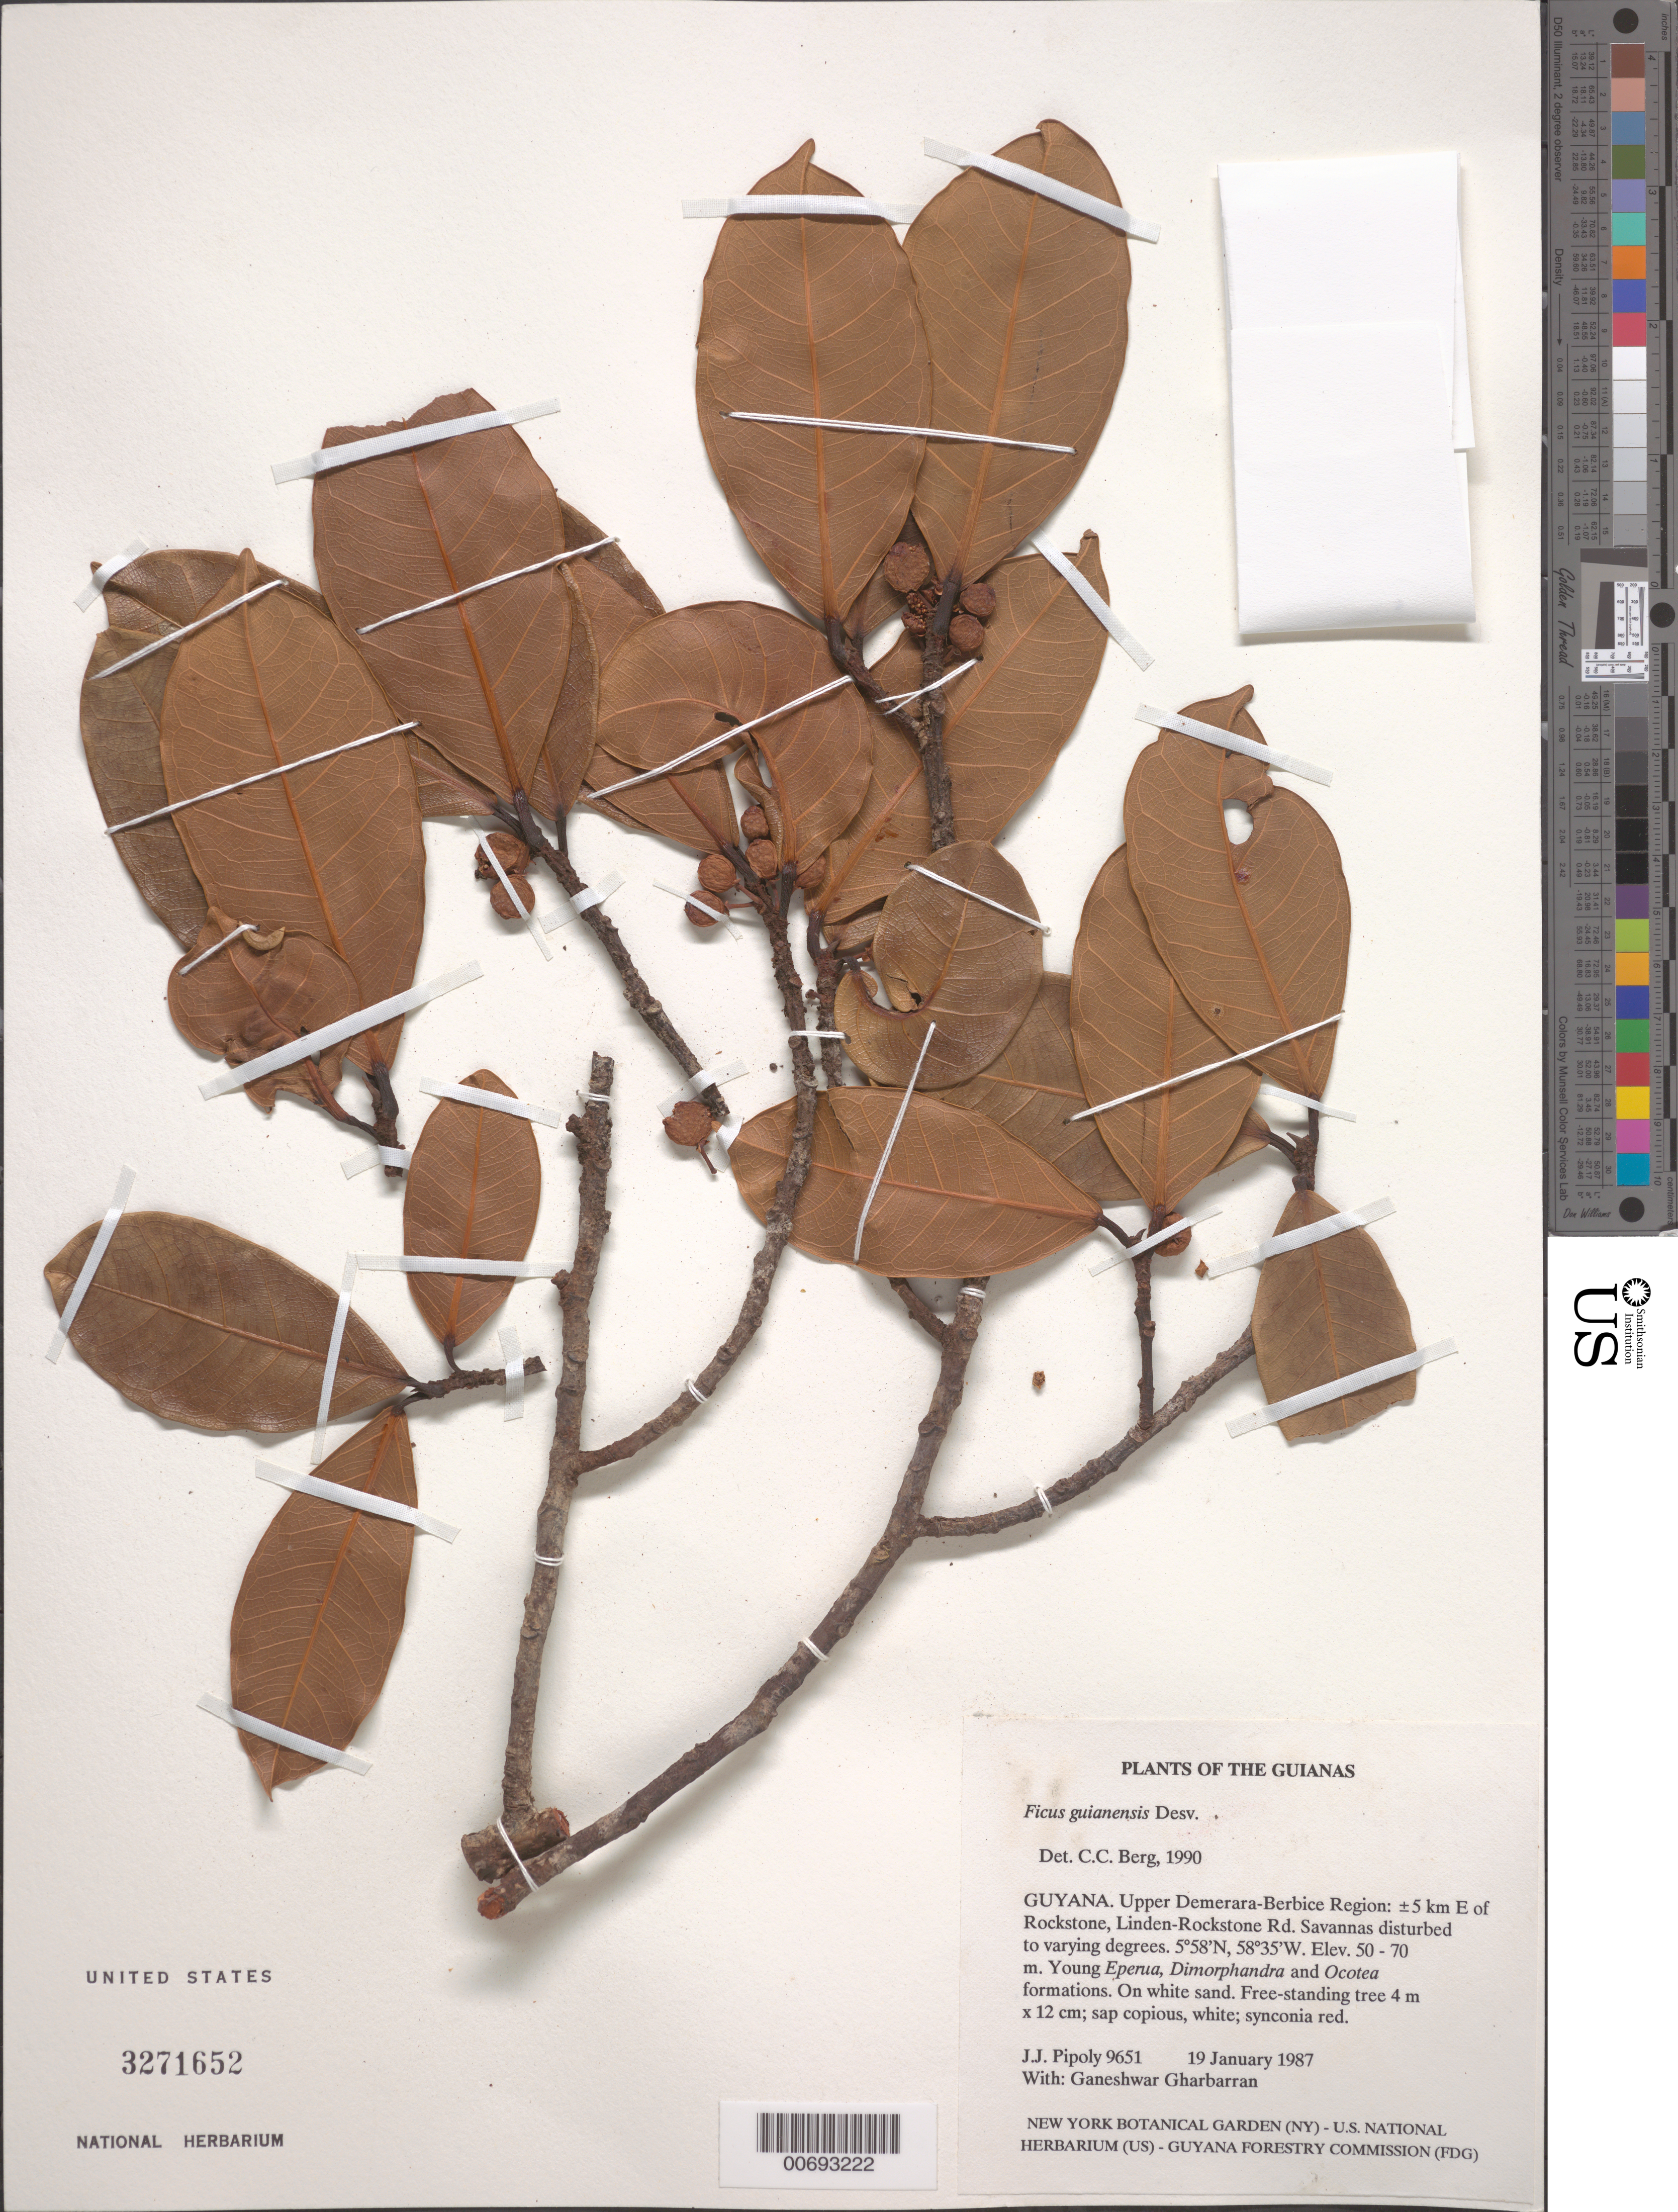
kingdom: Plantae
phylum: Tracheophyta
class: Magnoliopsida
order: Rosales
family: Moraceae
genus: Ficus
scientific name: Ficus guianensis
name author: Desv. ex Ham.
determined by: Berg, C. C.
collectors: J. J. Pipoly & G. Gharbarran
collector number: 9651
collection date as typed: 19 January 1987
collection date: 1987-01-19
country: Guyana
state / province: U. Demerara-Berbice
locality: ±5 km E of Rockstone, Linden-Rockstone Rd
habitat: Savannas disturbed to varying degrees. Young Eperua, Dimorphandra and Ocotea formations. On white sand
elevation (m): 50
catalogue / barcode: US 3271652